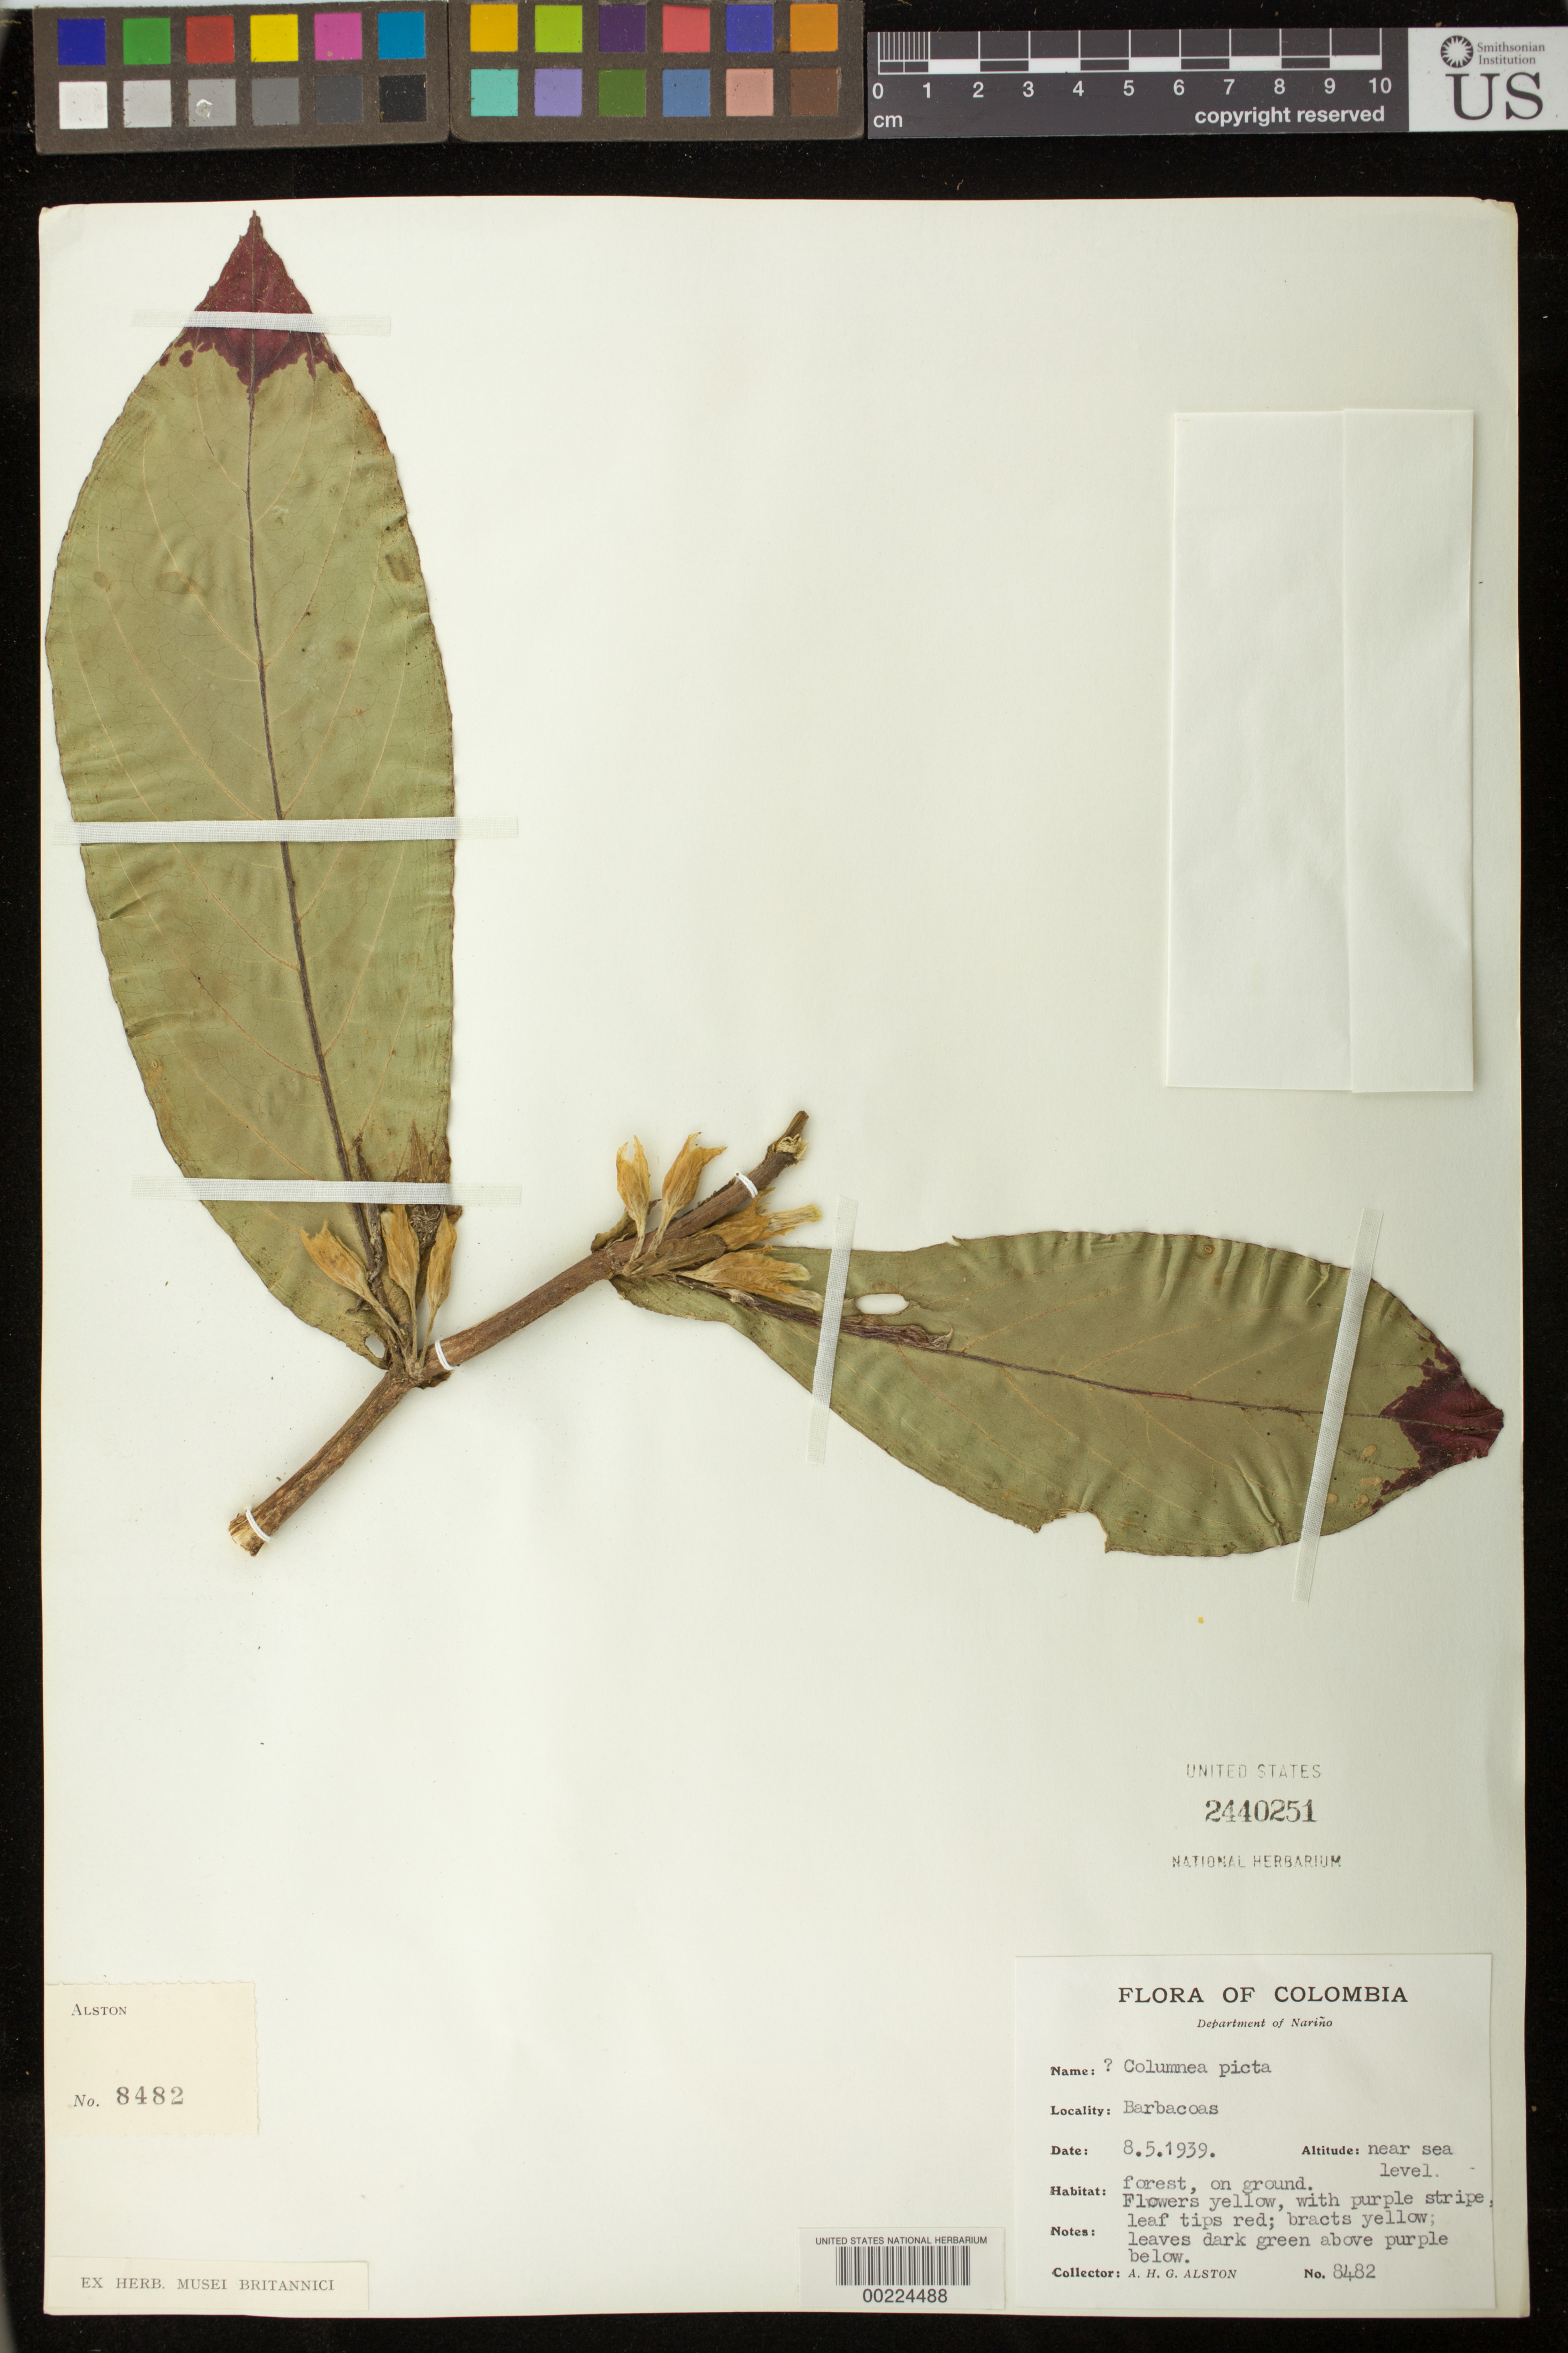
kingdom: Plantae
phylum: Tracheophyta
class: Magnoliopsida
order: Lamiales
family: Gesneriaceae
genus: Columnea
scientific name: Columnea karsteniana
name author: Singh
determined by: Skog, Laurence E.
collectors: A. H. Alston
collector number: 8482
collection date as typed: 08 May 1939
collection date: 1939-05-08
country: Colombia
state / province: Nariño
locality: Barbacoas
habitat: Forest, near sea level, on ground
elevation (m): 0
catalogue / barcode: US 2440251